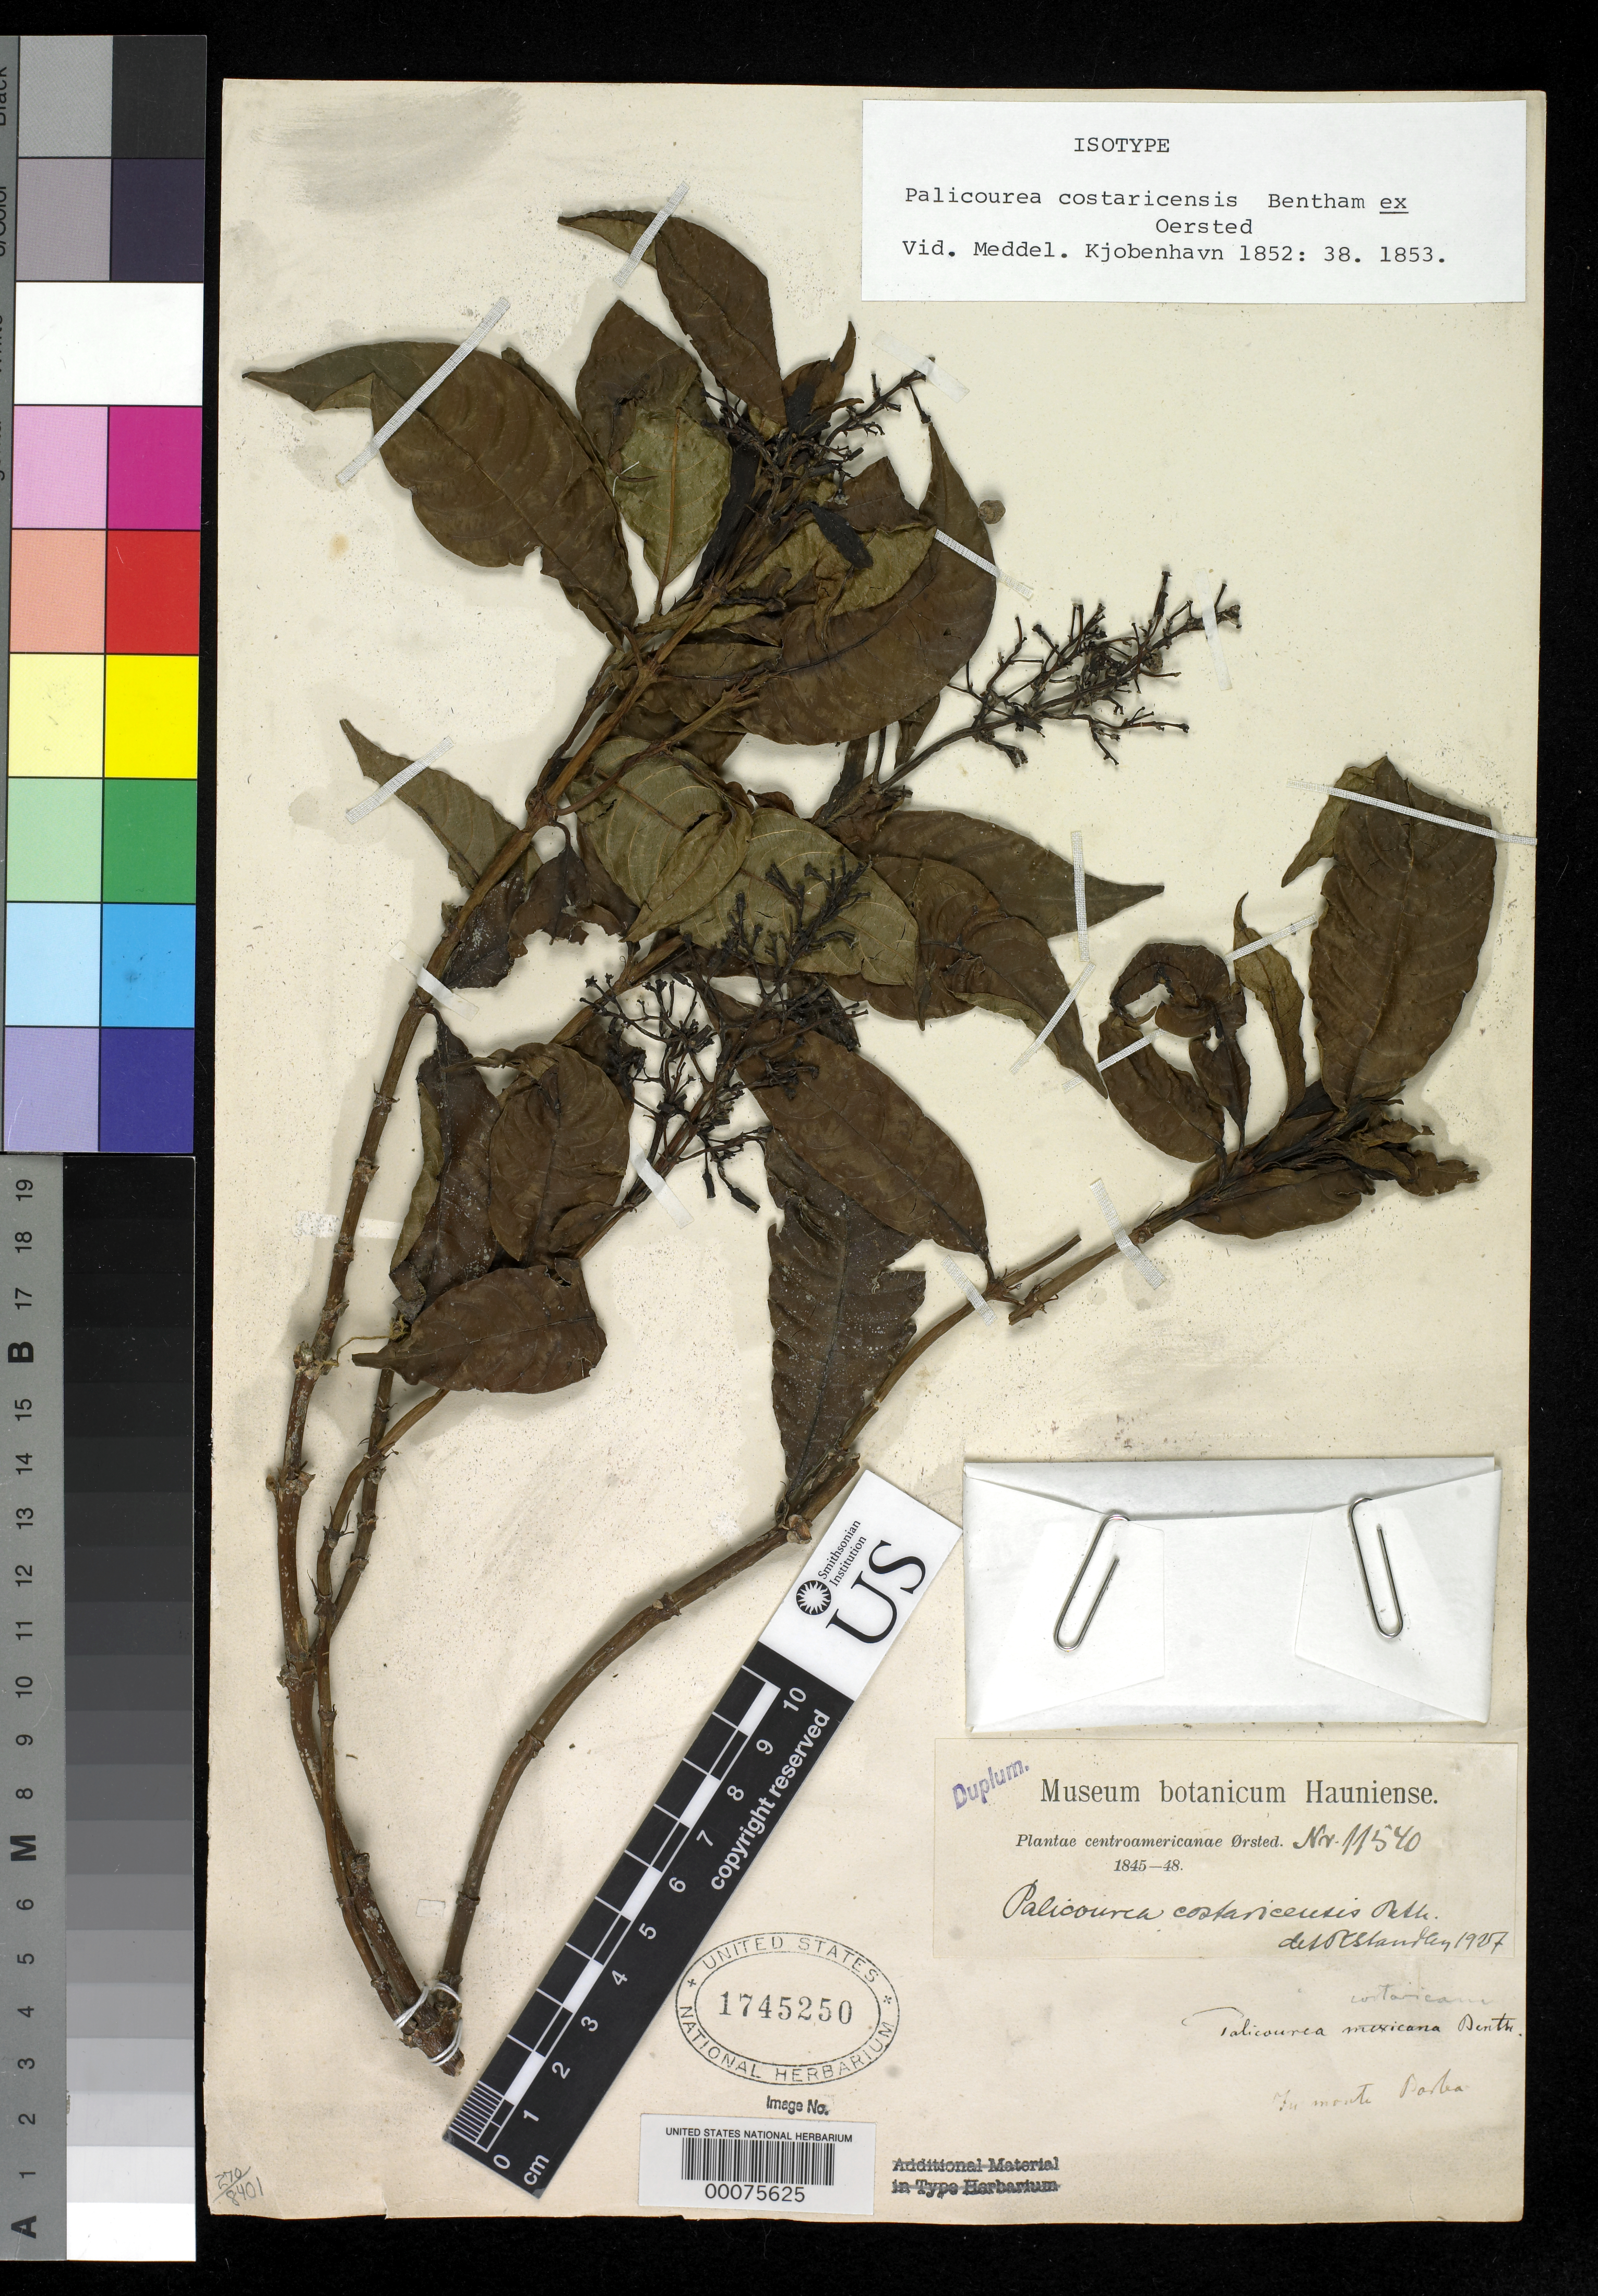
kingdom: Plantae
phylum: Tracheophyta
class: Magnoliopsida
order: Gentianales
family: Rubiaceae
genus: Palicourea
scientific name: Palicourea costaricensis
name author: Benth. ex Oerst.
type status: Isotype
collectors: A. S. Oersted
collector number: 11540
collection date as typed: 1845 to -- --- 1848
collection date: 1845/1848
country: Costa Rica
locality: In Monte Barba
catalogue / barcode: US 1745250